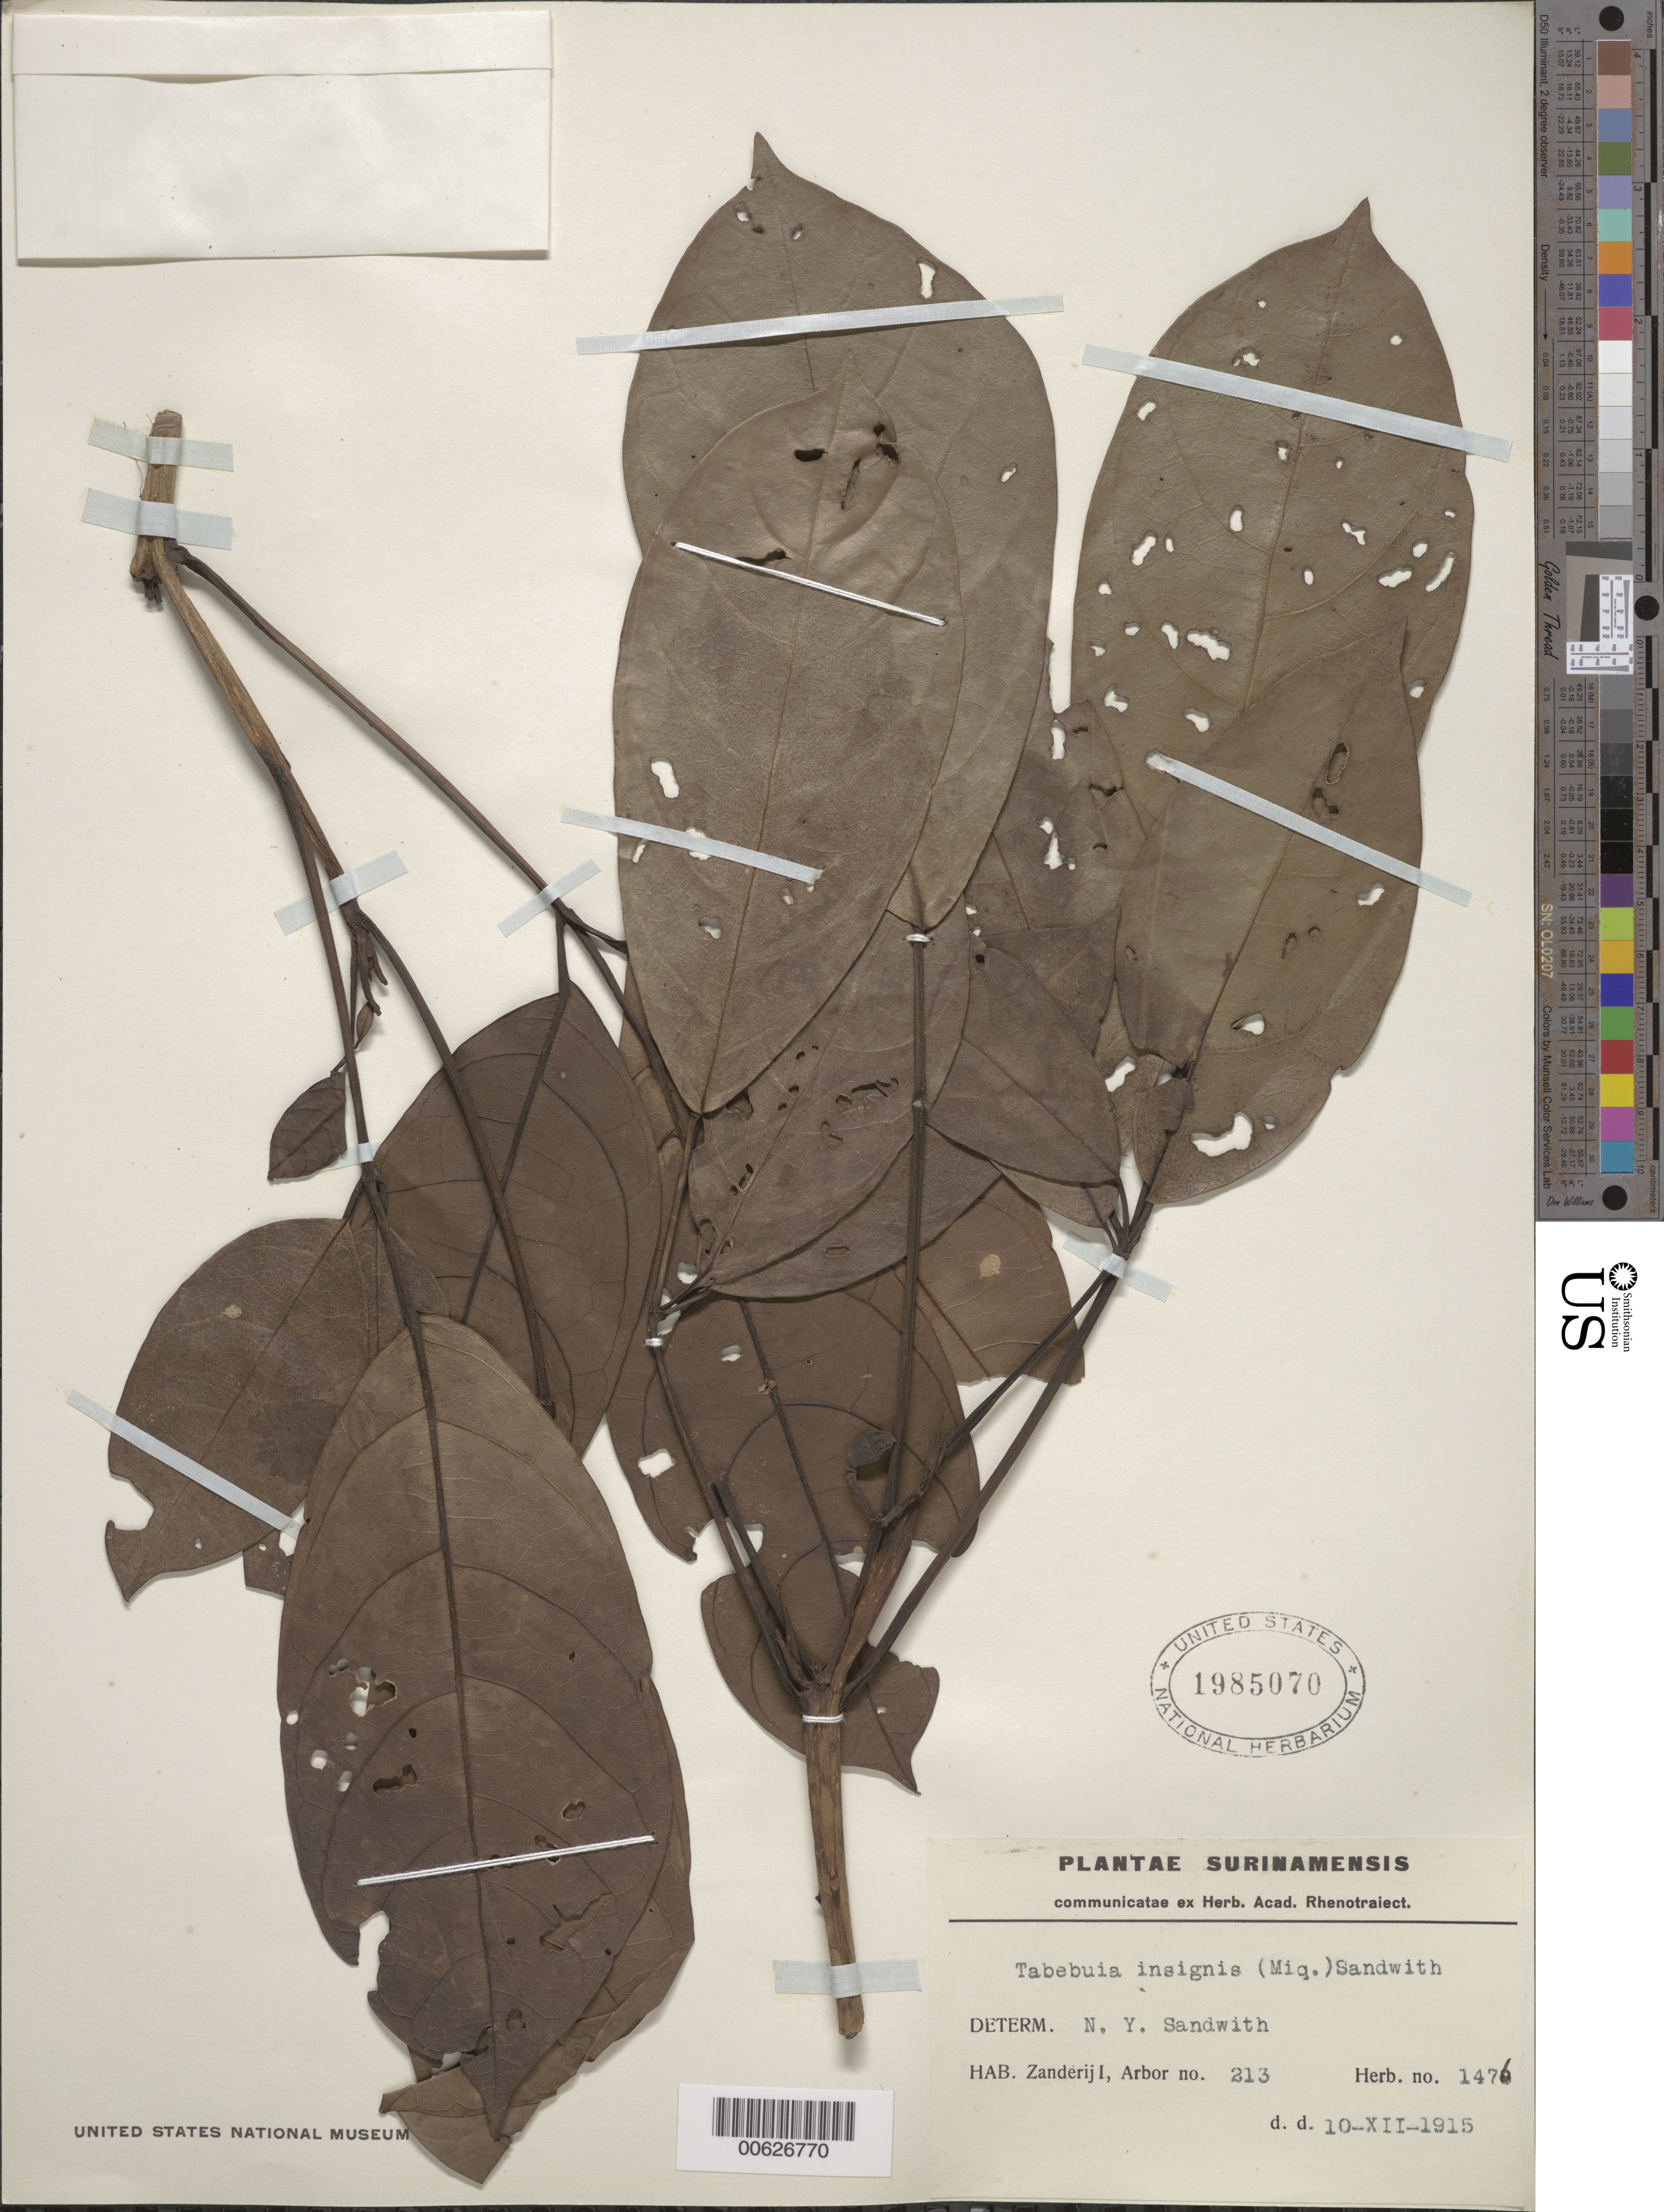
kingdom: Plantae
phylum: Tracheophyta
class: Magnoliopsida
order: Lamiales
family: Bignoniaceae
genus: Tabebuia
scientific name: Tabebuia insignis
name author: (Miq.) Sandwith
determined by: Sandwith, N. Y.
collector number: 1476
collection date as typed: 10-Dec-15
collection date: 1915-12-10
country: Suriname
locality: Zanderij I., Forest Reserve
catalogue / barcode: US 1985070